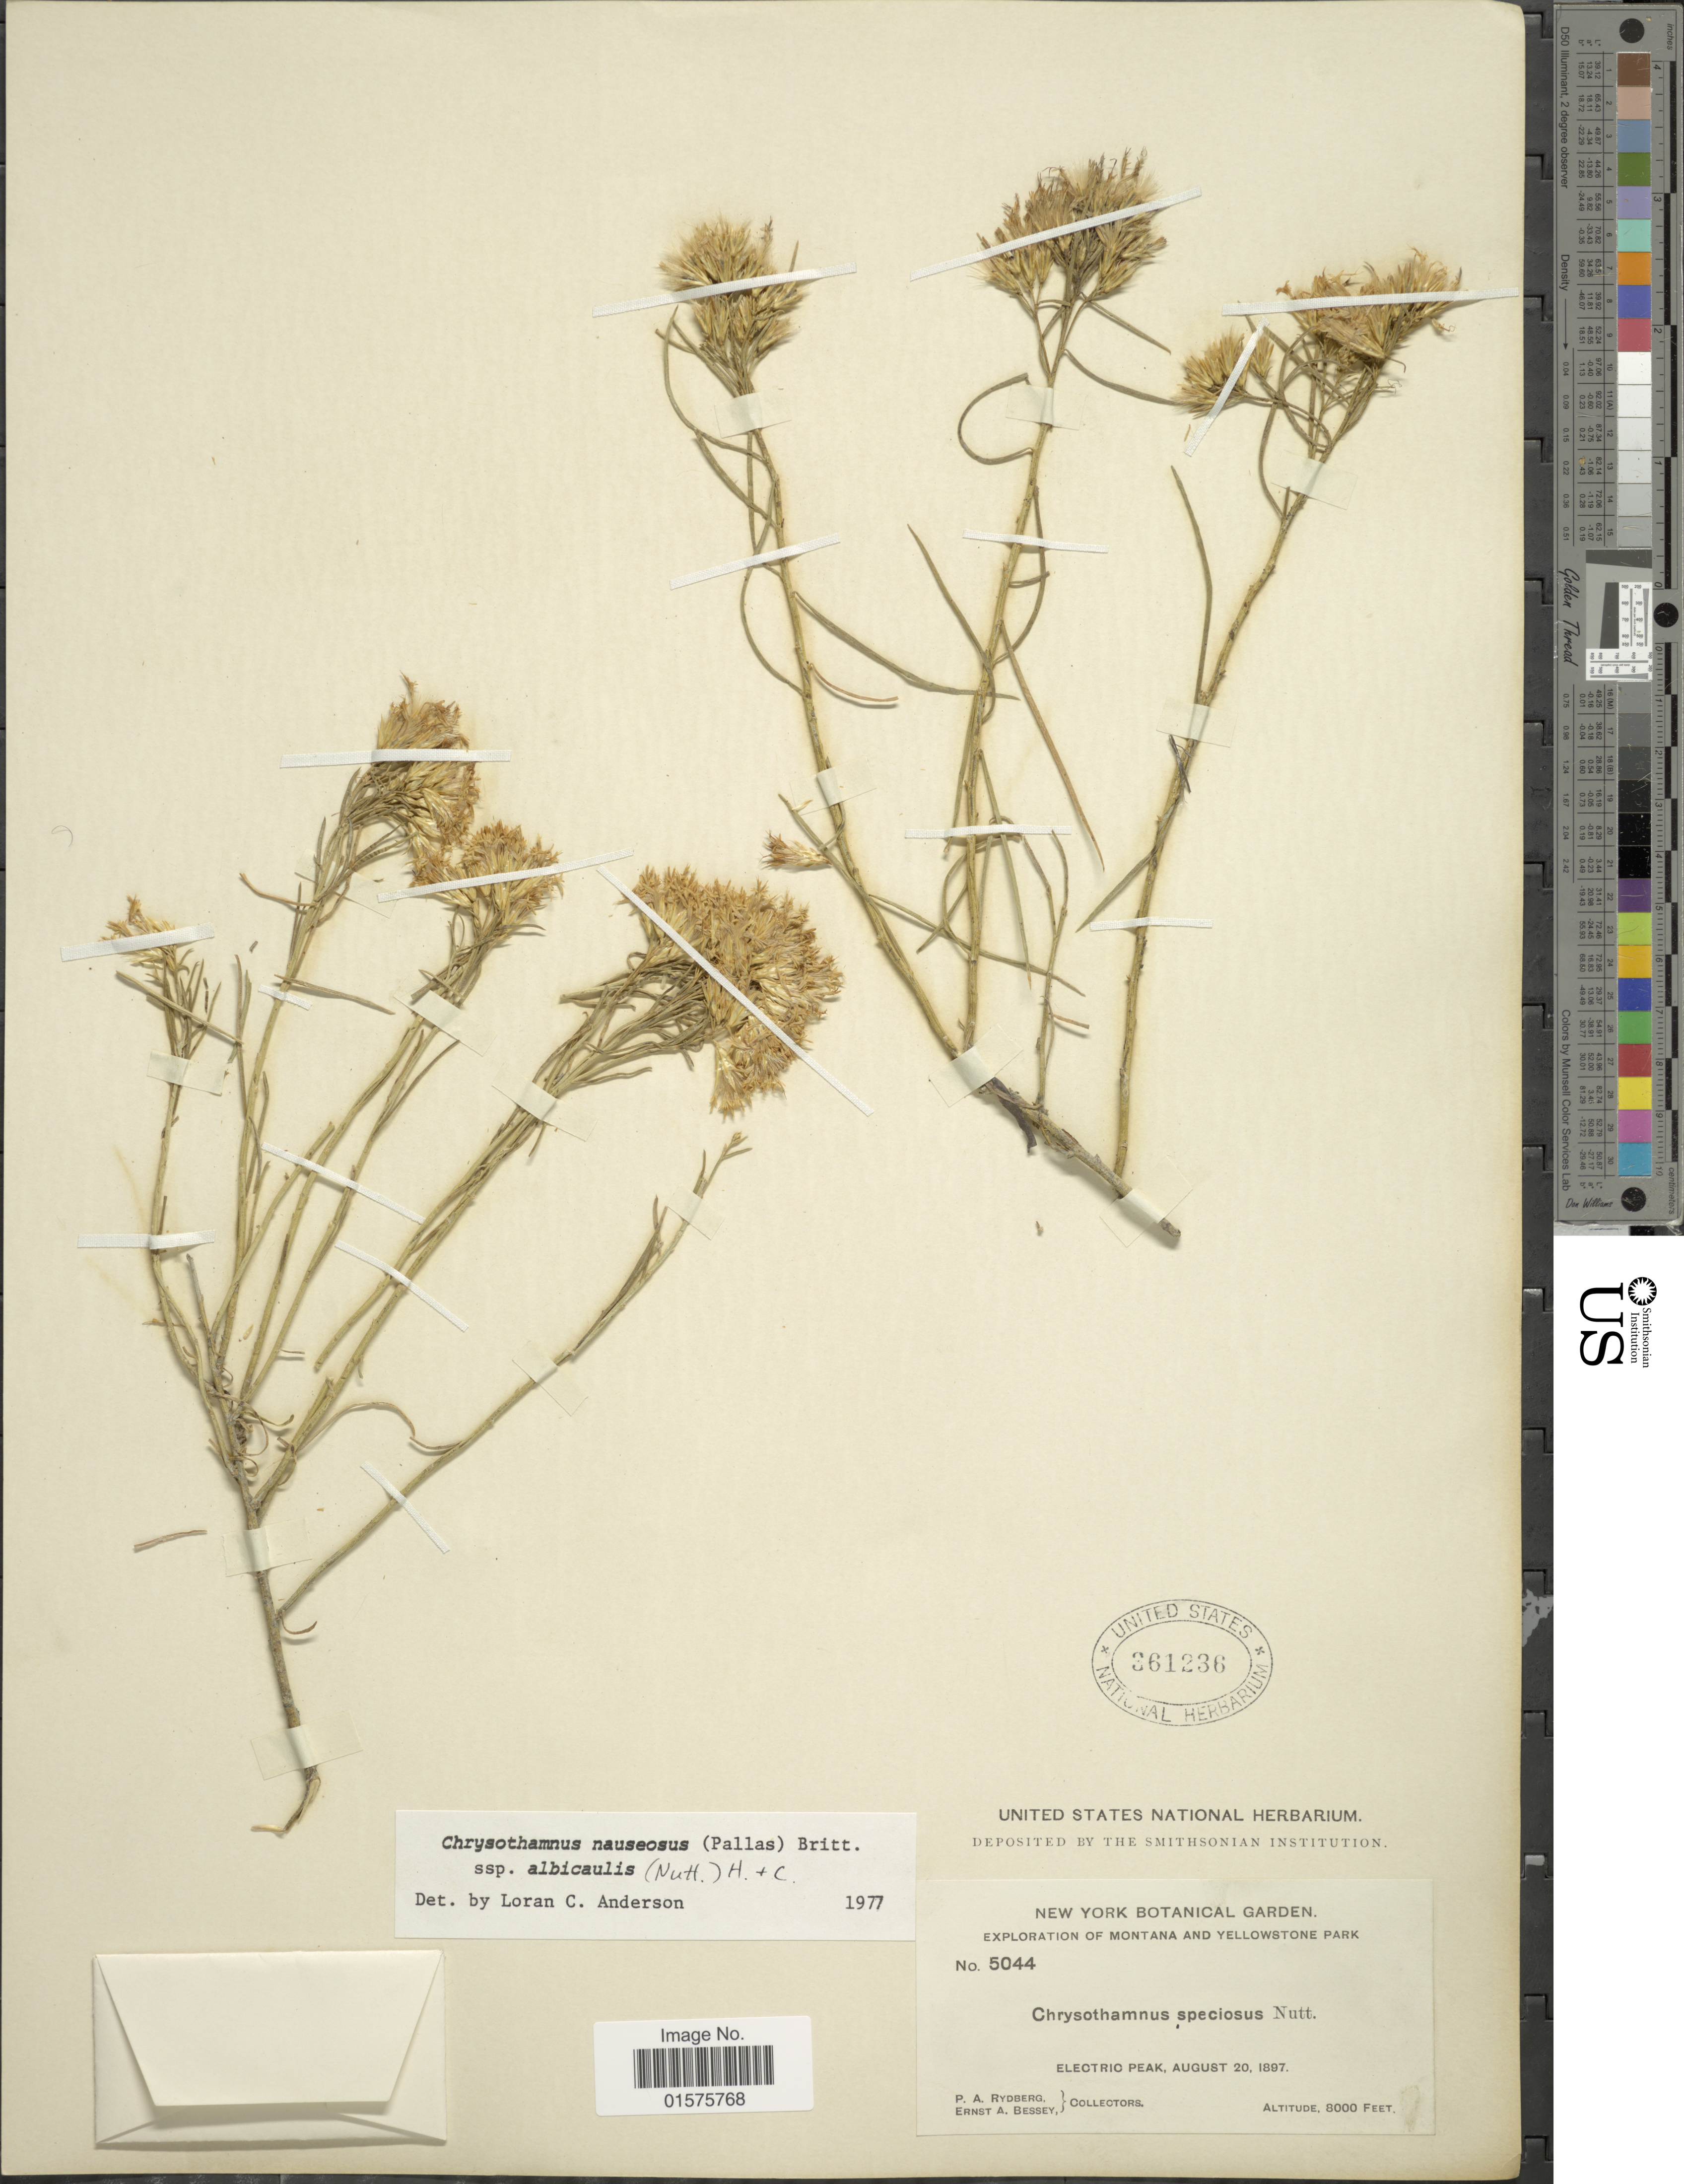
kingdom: Plantae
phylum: Tracheophyta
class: Magnoliopsida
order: Asterales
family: Asteraceae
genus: Ericameria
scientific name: Ericameria nauseosa var. speciosa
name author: (Nutt.) G.L. Nesom & G.I. Baird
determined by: Urbatsch, Lowell E., Curator (LSU), Louisiana State University (UNITED STATES)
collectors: P. A. Rydberg & E. A. Bessey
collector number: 5044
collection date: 1897-08-20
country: United States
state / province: Montana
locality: Yellowstone Park. Electric Peak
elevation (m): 2438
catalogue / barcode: US 361236